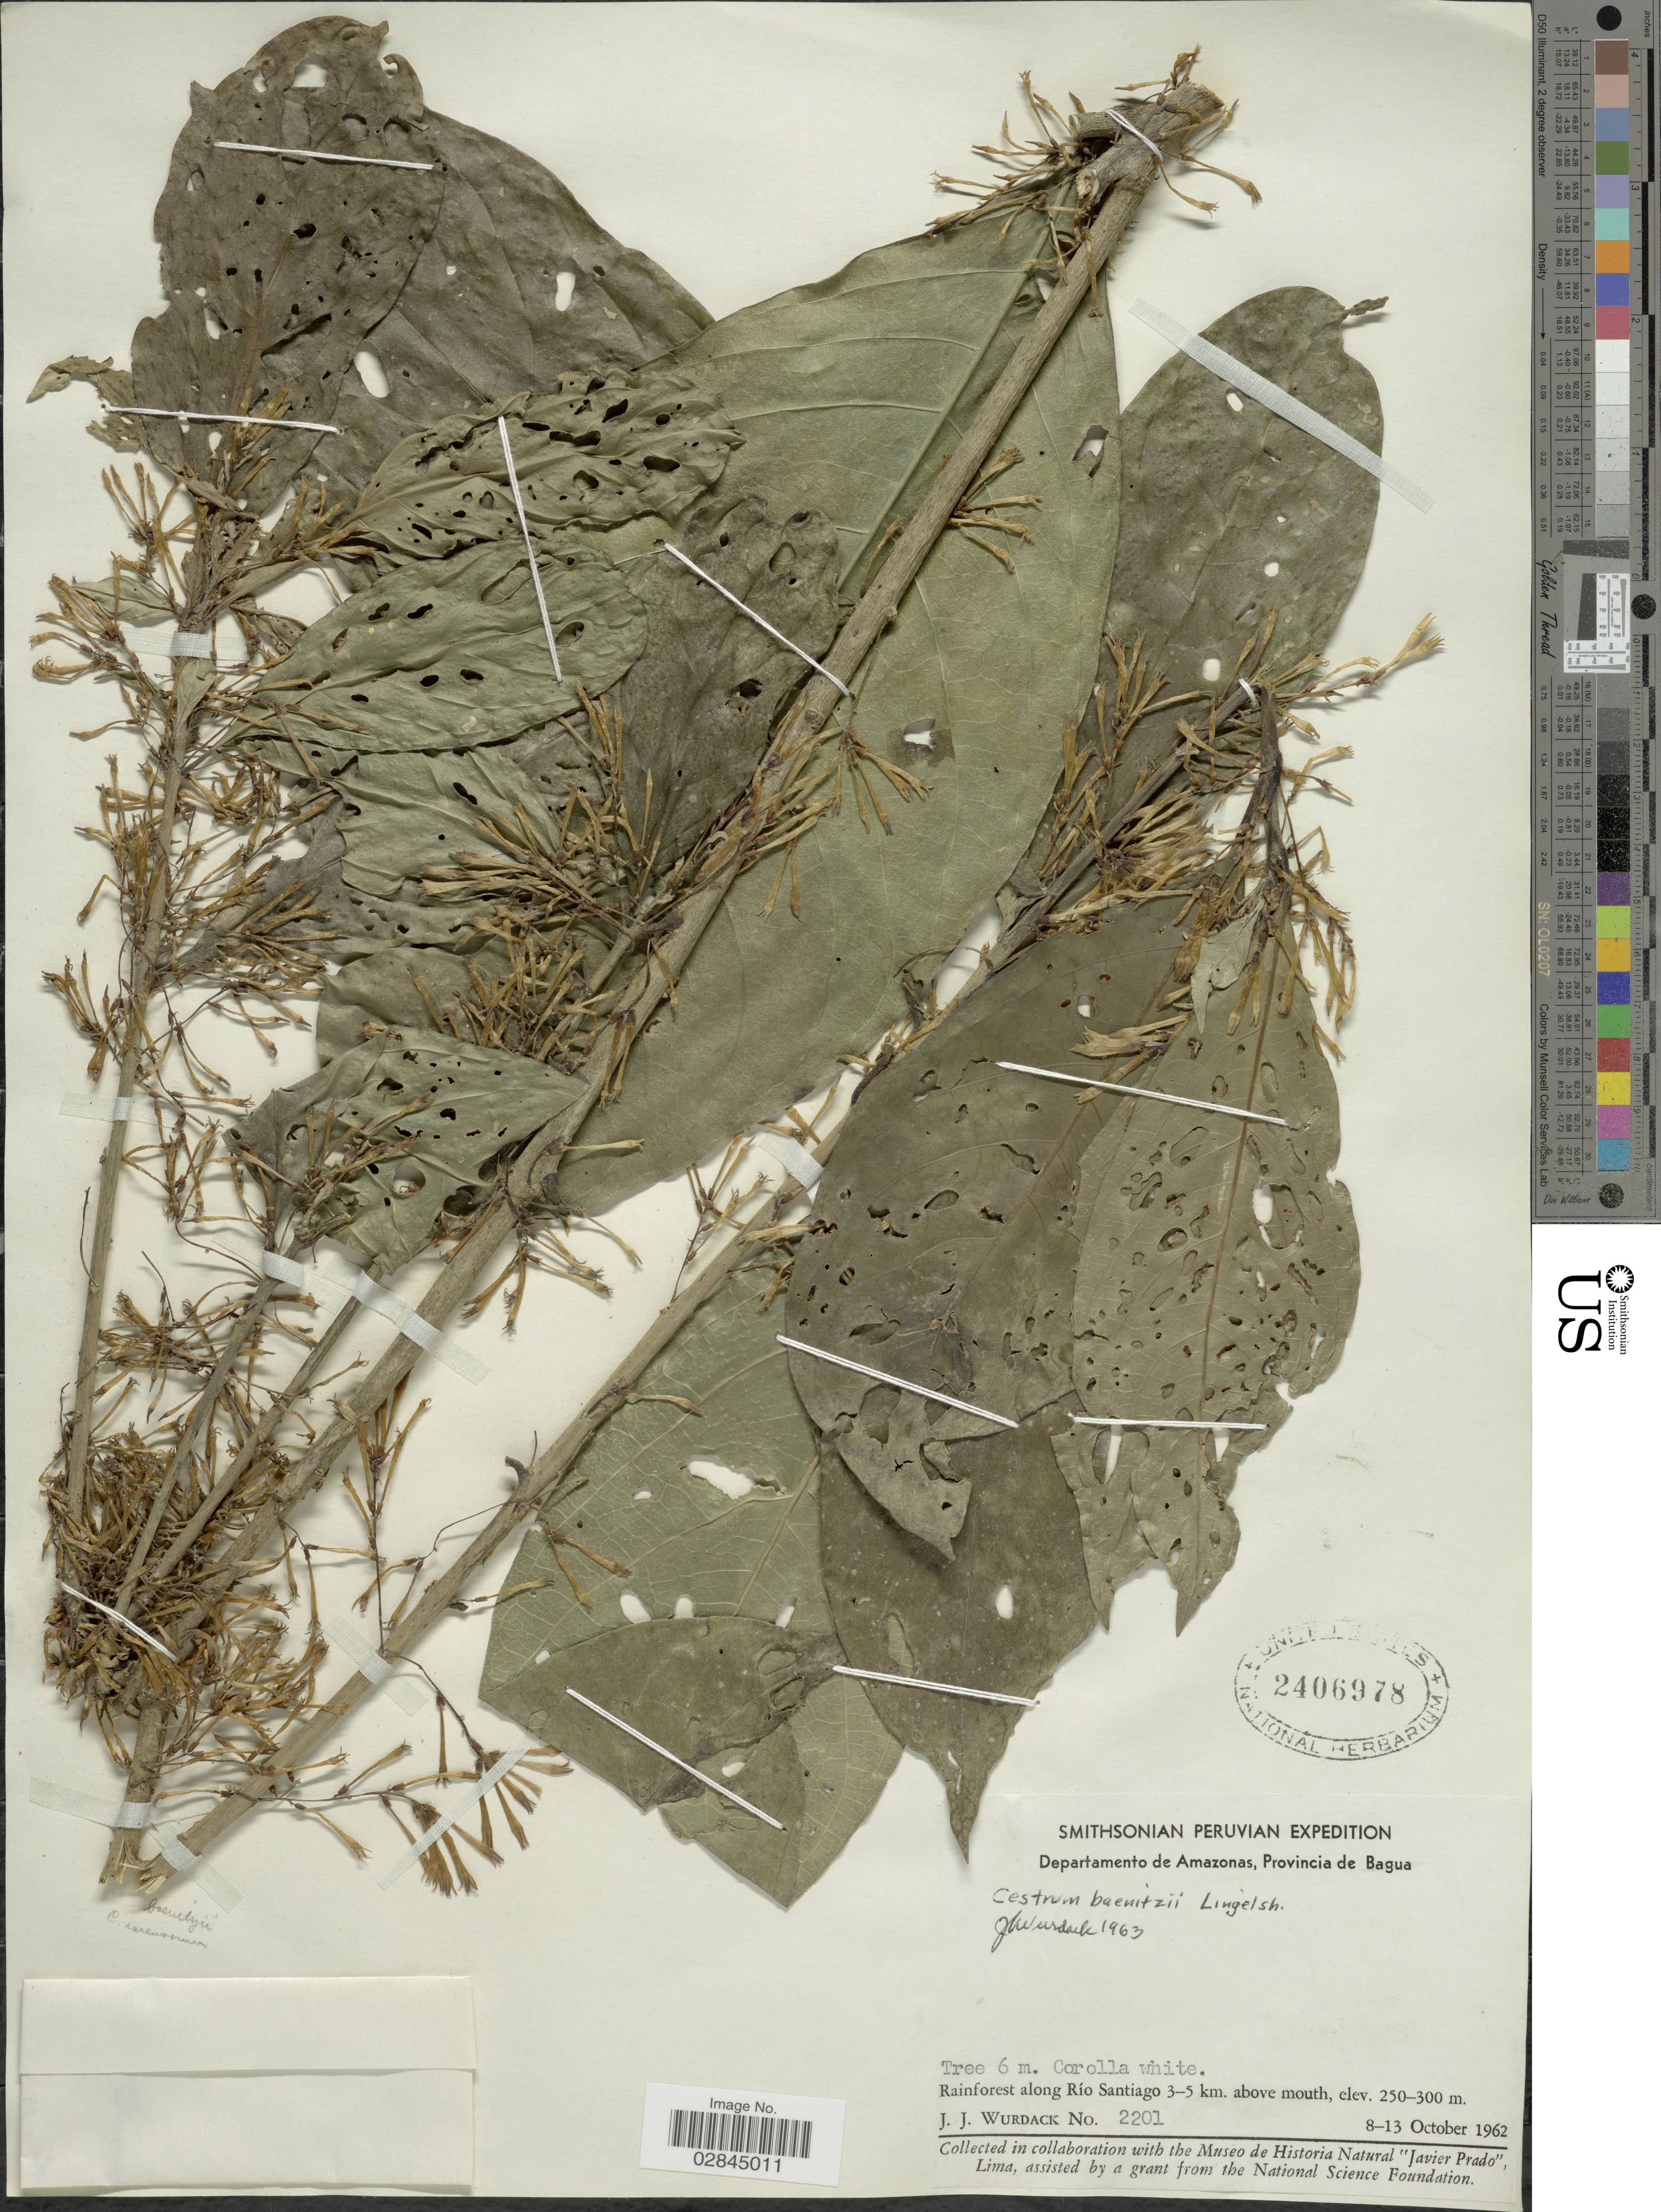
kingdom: Plantae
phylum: Tracheophyta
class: Magnoliopsida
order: Solanales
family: Solanaceae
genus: Cestrum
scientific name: Cestrum schlechtendahlii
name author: G. Don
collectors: J. J. Wurdack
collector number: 2201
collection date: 1962-10-08/1962-10-13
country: Peru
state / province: Amazonas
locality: Departamento de Amazonas, Provincia de Bagua. Rainforest along Río Santiago 3-5 km.above mouth.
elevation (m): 250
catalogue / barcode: US 2406978